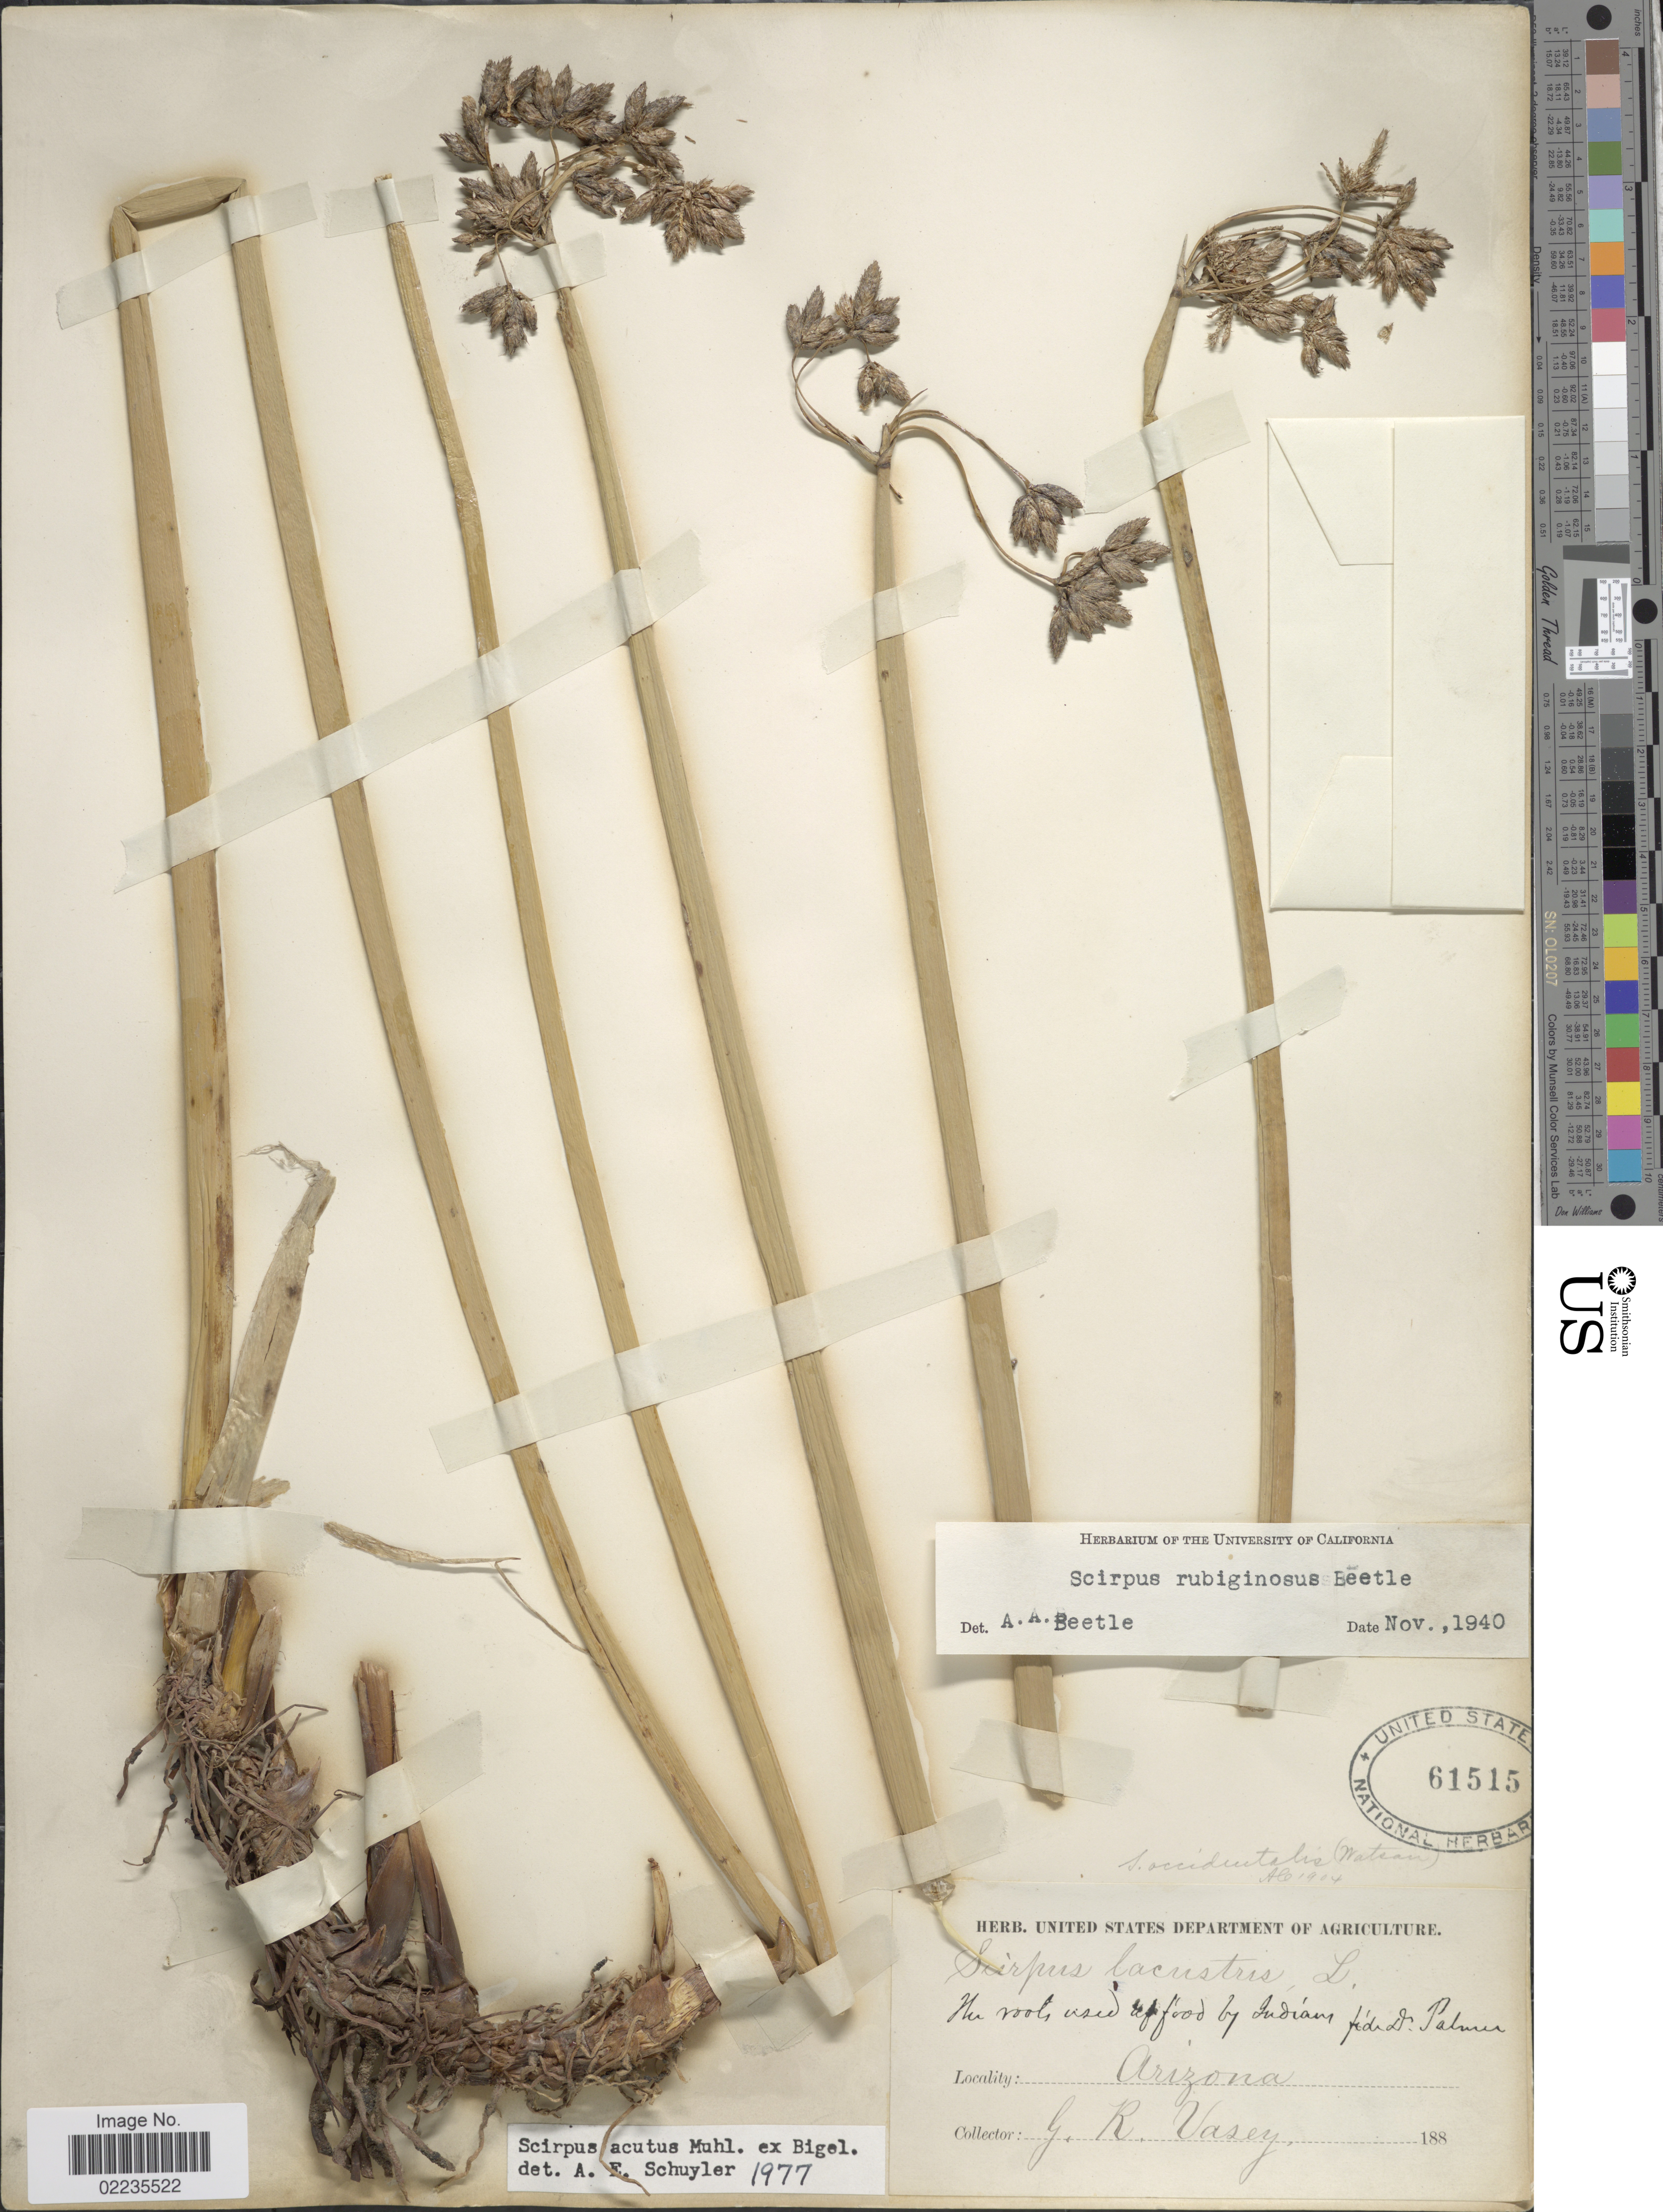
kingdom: Plantae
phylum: Tracheophyta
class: Liliopsida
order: Poales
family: Cyperaceae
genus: Schoenoplectus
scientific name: Schoenoplectus acutus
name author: (Muhl. ex Bigelow) Á. Löve & D. Löve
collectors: G. R. Vasey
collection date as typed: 188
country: United States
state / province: Arizona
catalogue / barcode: US 61515